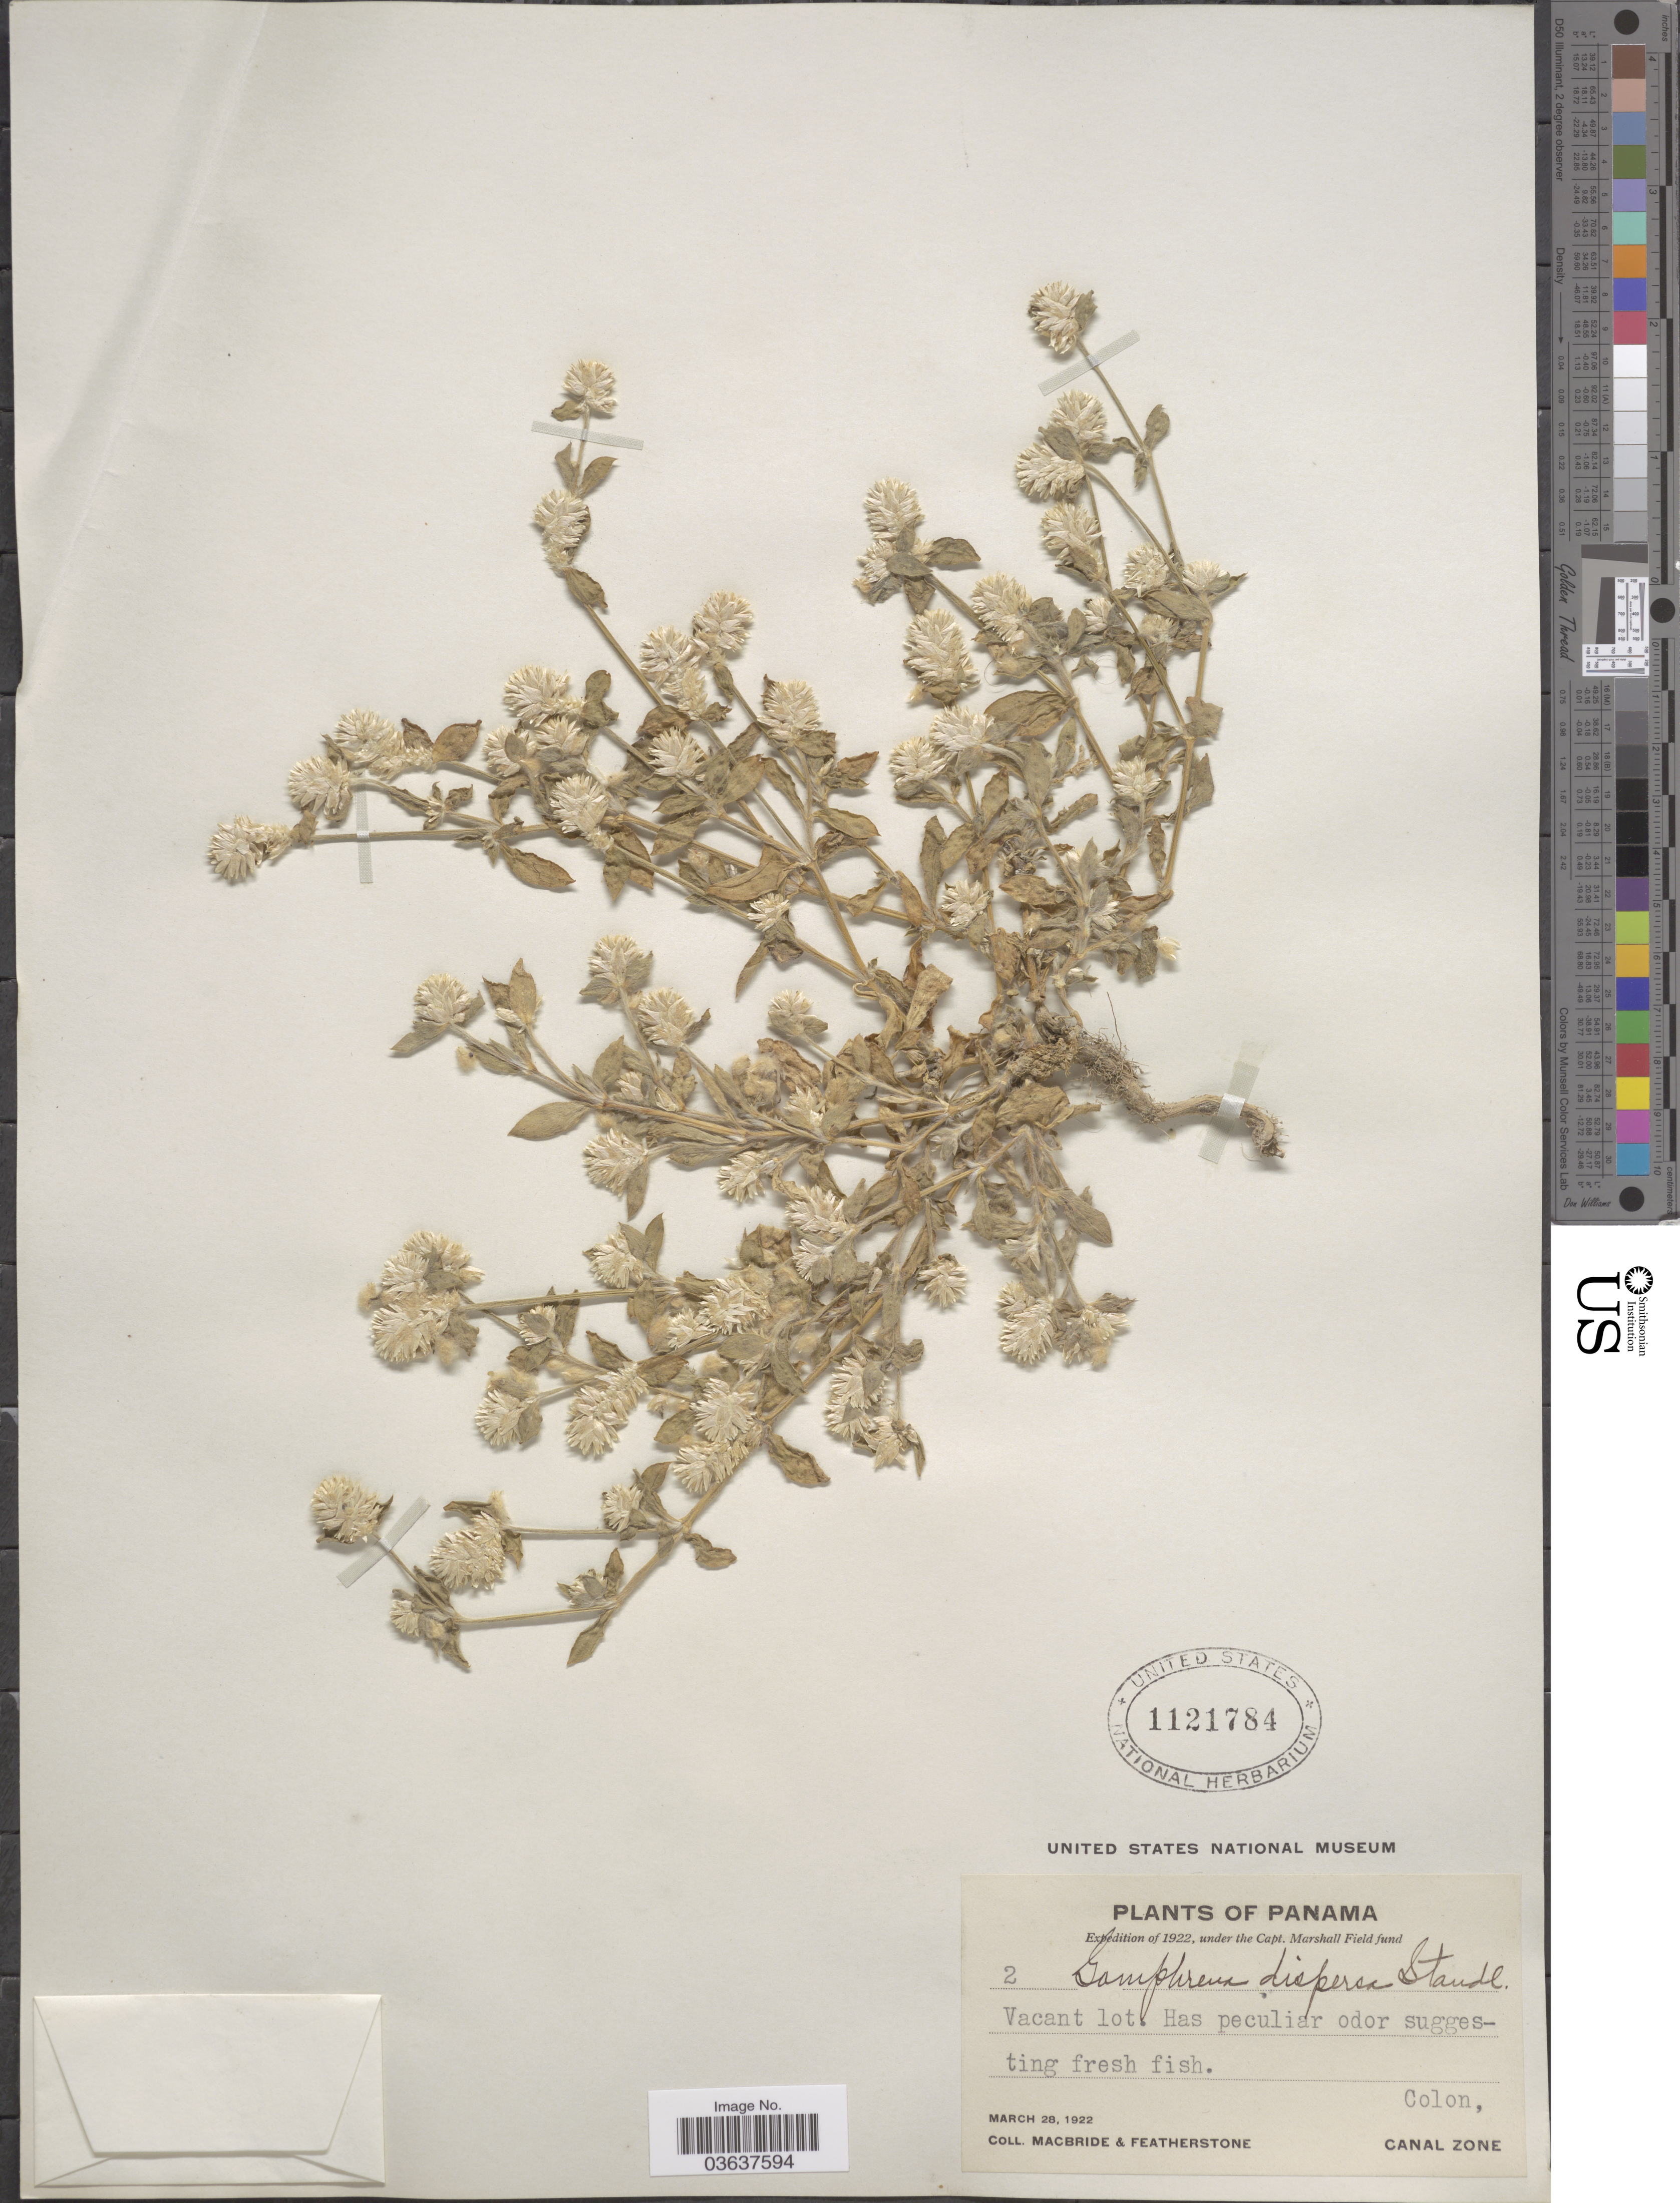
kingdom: Plantae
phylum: Tracheophyta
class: Magnoliopsida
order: Caryophyllales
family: Amaranthaceae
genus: Gomphrena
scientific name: Gomphrena dispersa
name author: Standl.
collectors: Macbride, -- & -. Featherstone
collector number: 2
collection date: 1922-03-28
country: Panama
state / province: Colón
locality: Canal Zone.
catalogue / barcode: US 1121784